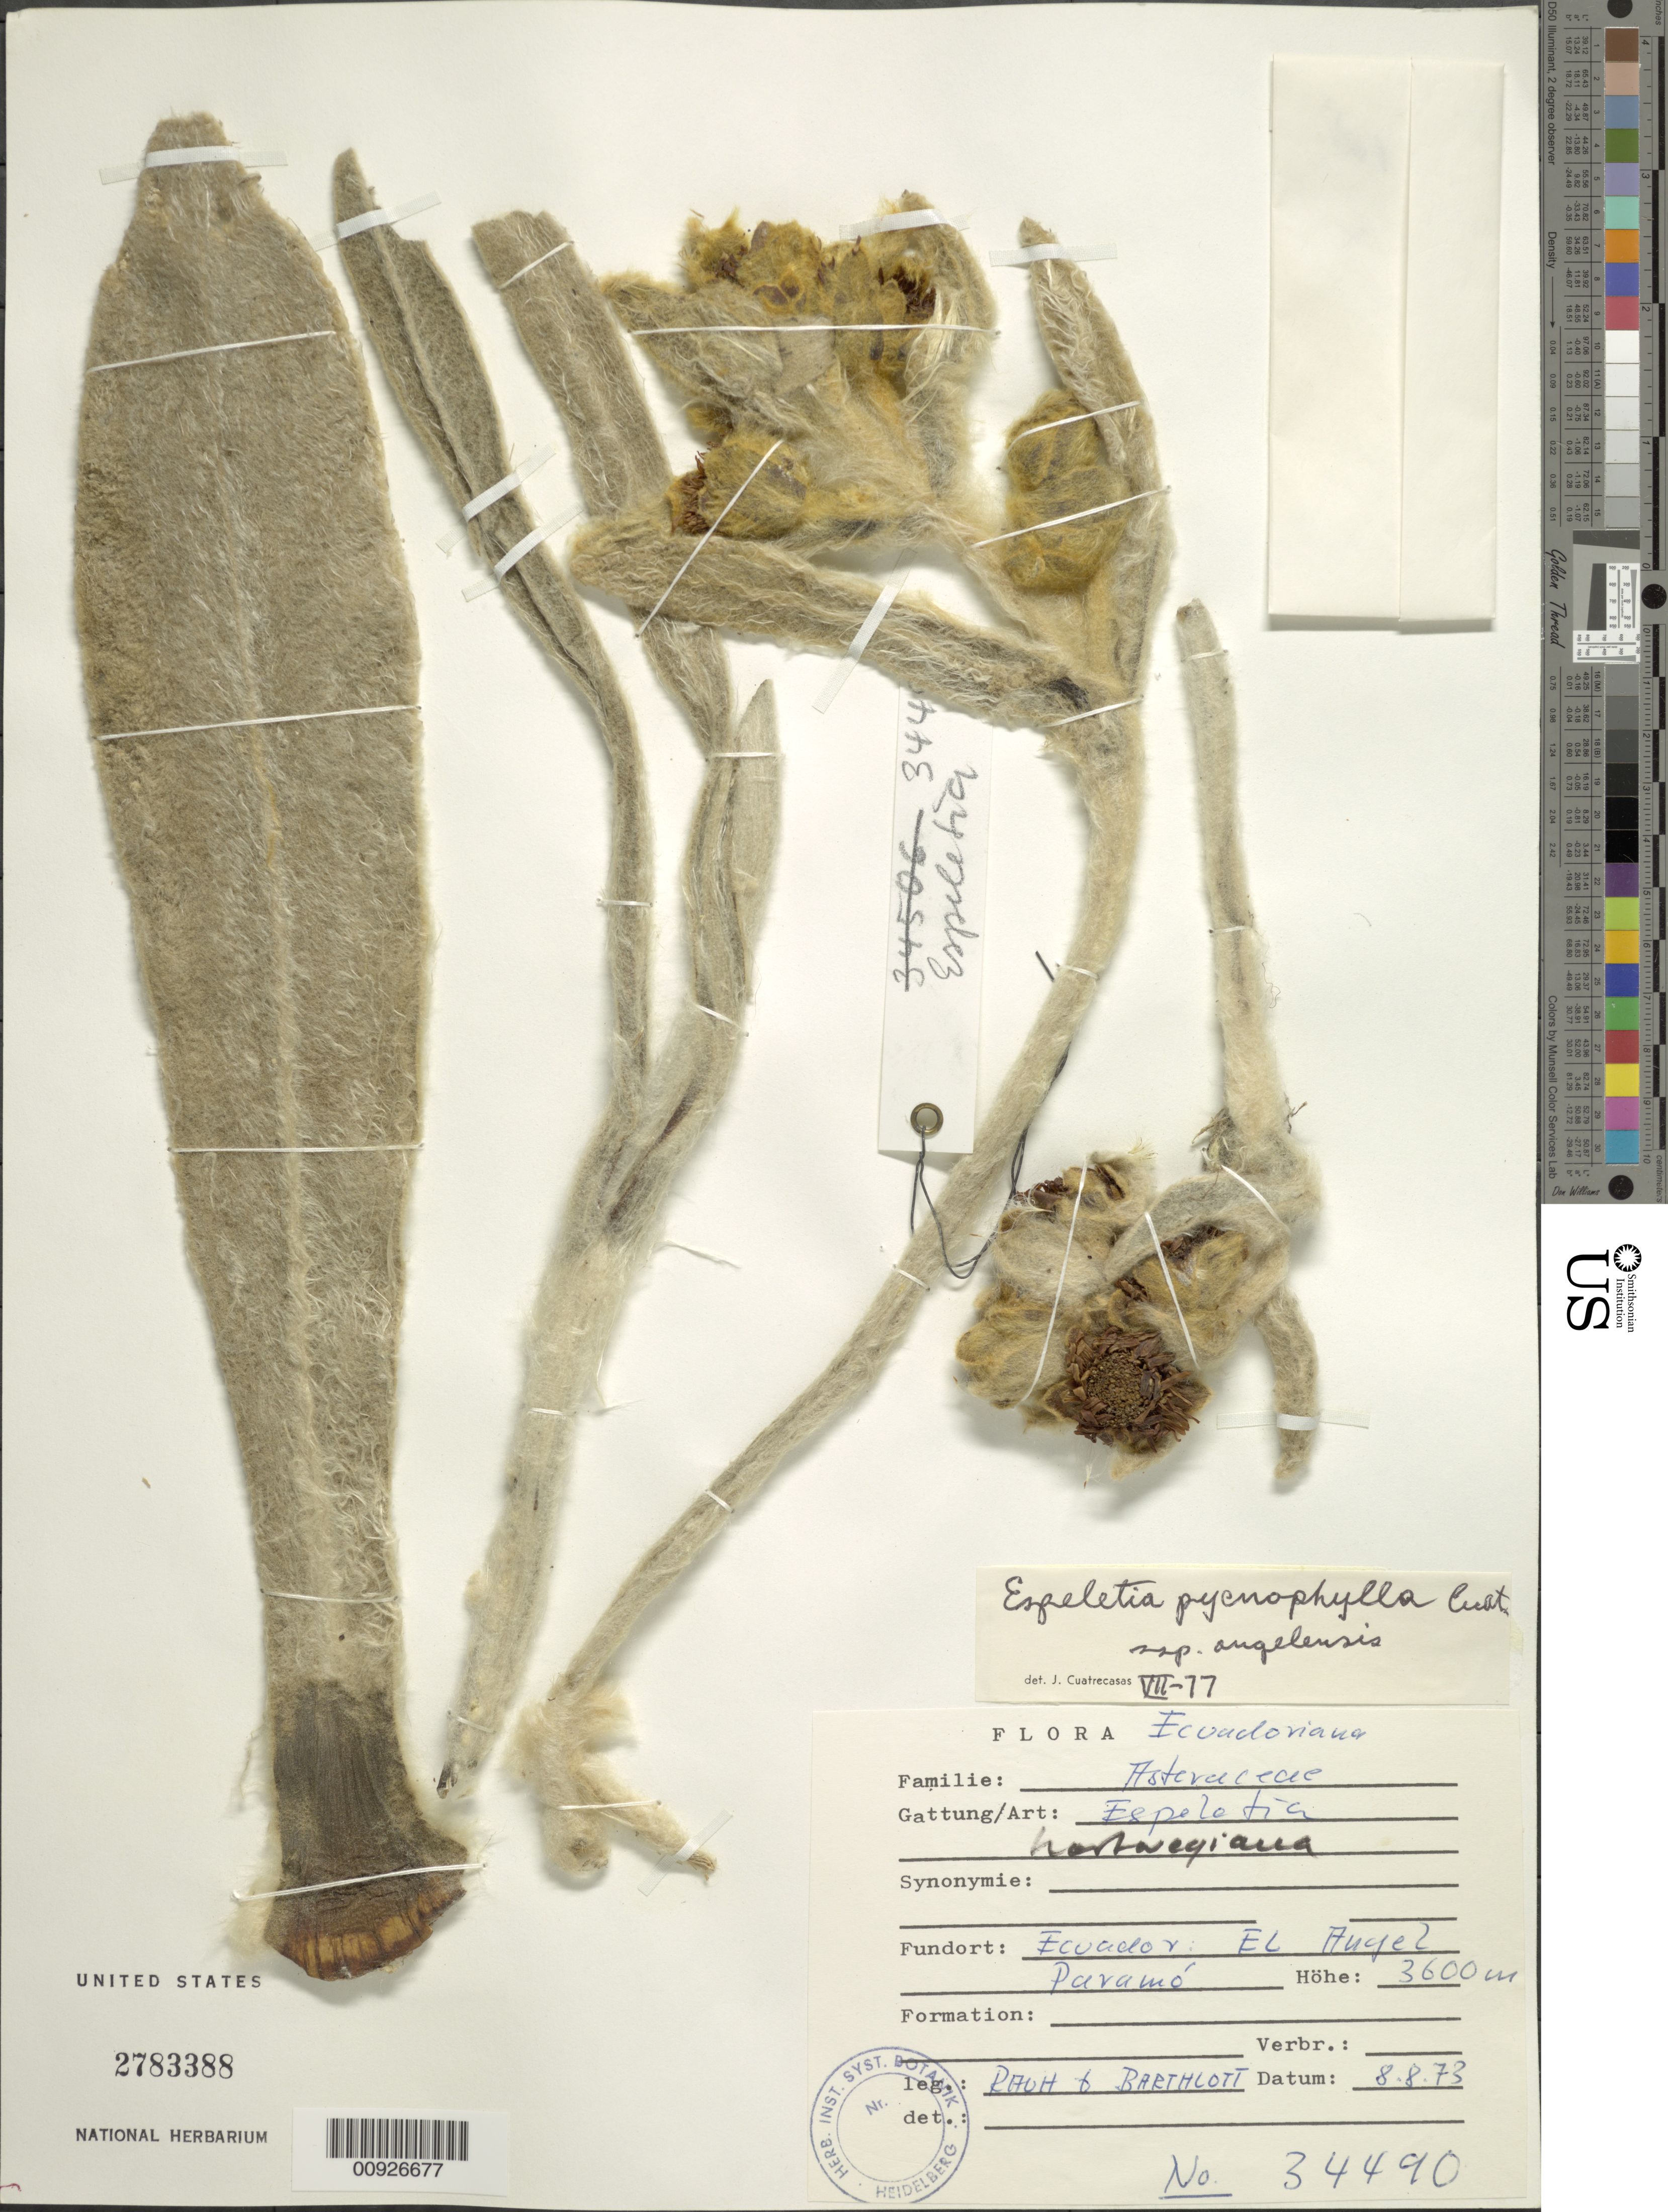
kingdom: Plantae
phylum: Tracheophyta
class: Magnoliopsida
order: Asterales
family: Asteraceae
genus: Espeletia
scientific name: Espeletia pycnophylla subsp. angelensis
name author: Cuatrec.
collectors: R. Barthlott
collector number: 34490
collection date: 1973-08-08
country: Ecuador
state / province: Carchi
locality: Páramo del Ángel.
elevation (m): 3600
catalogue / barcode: US 2783388